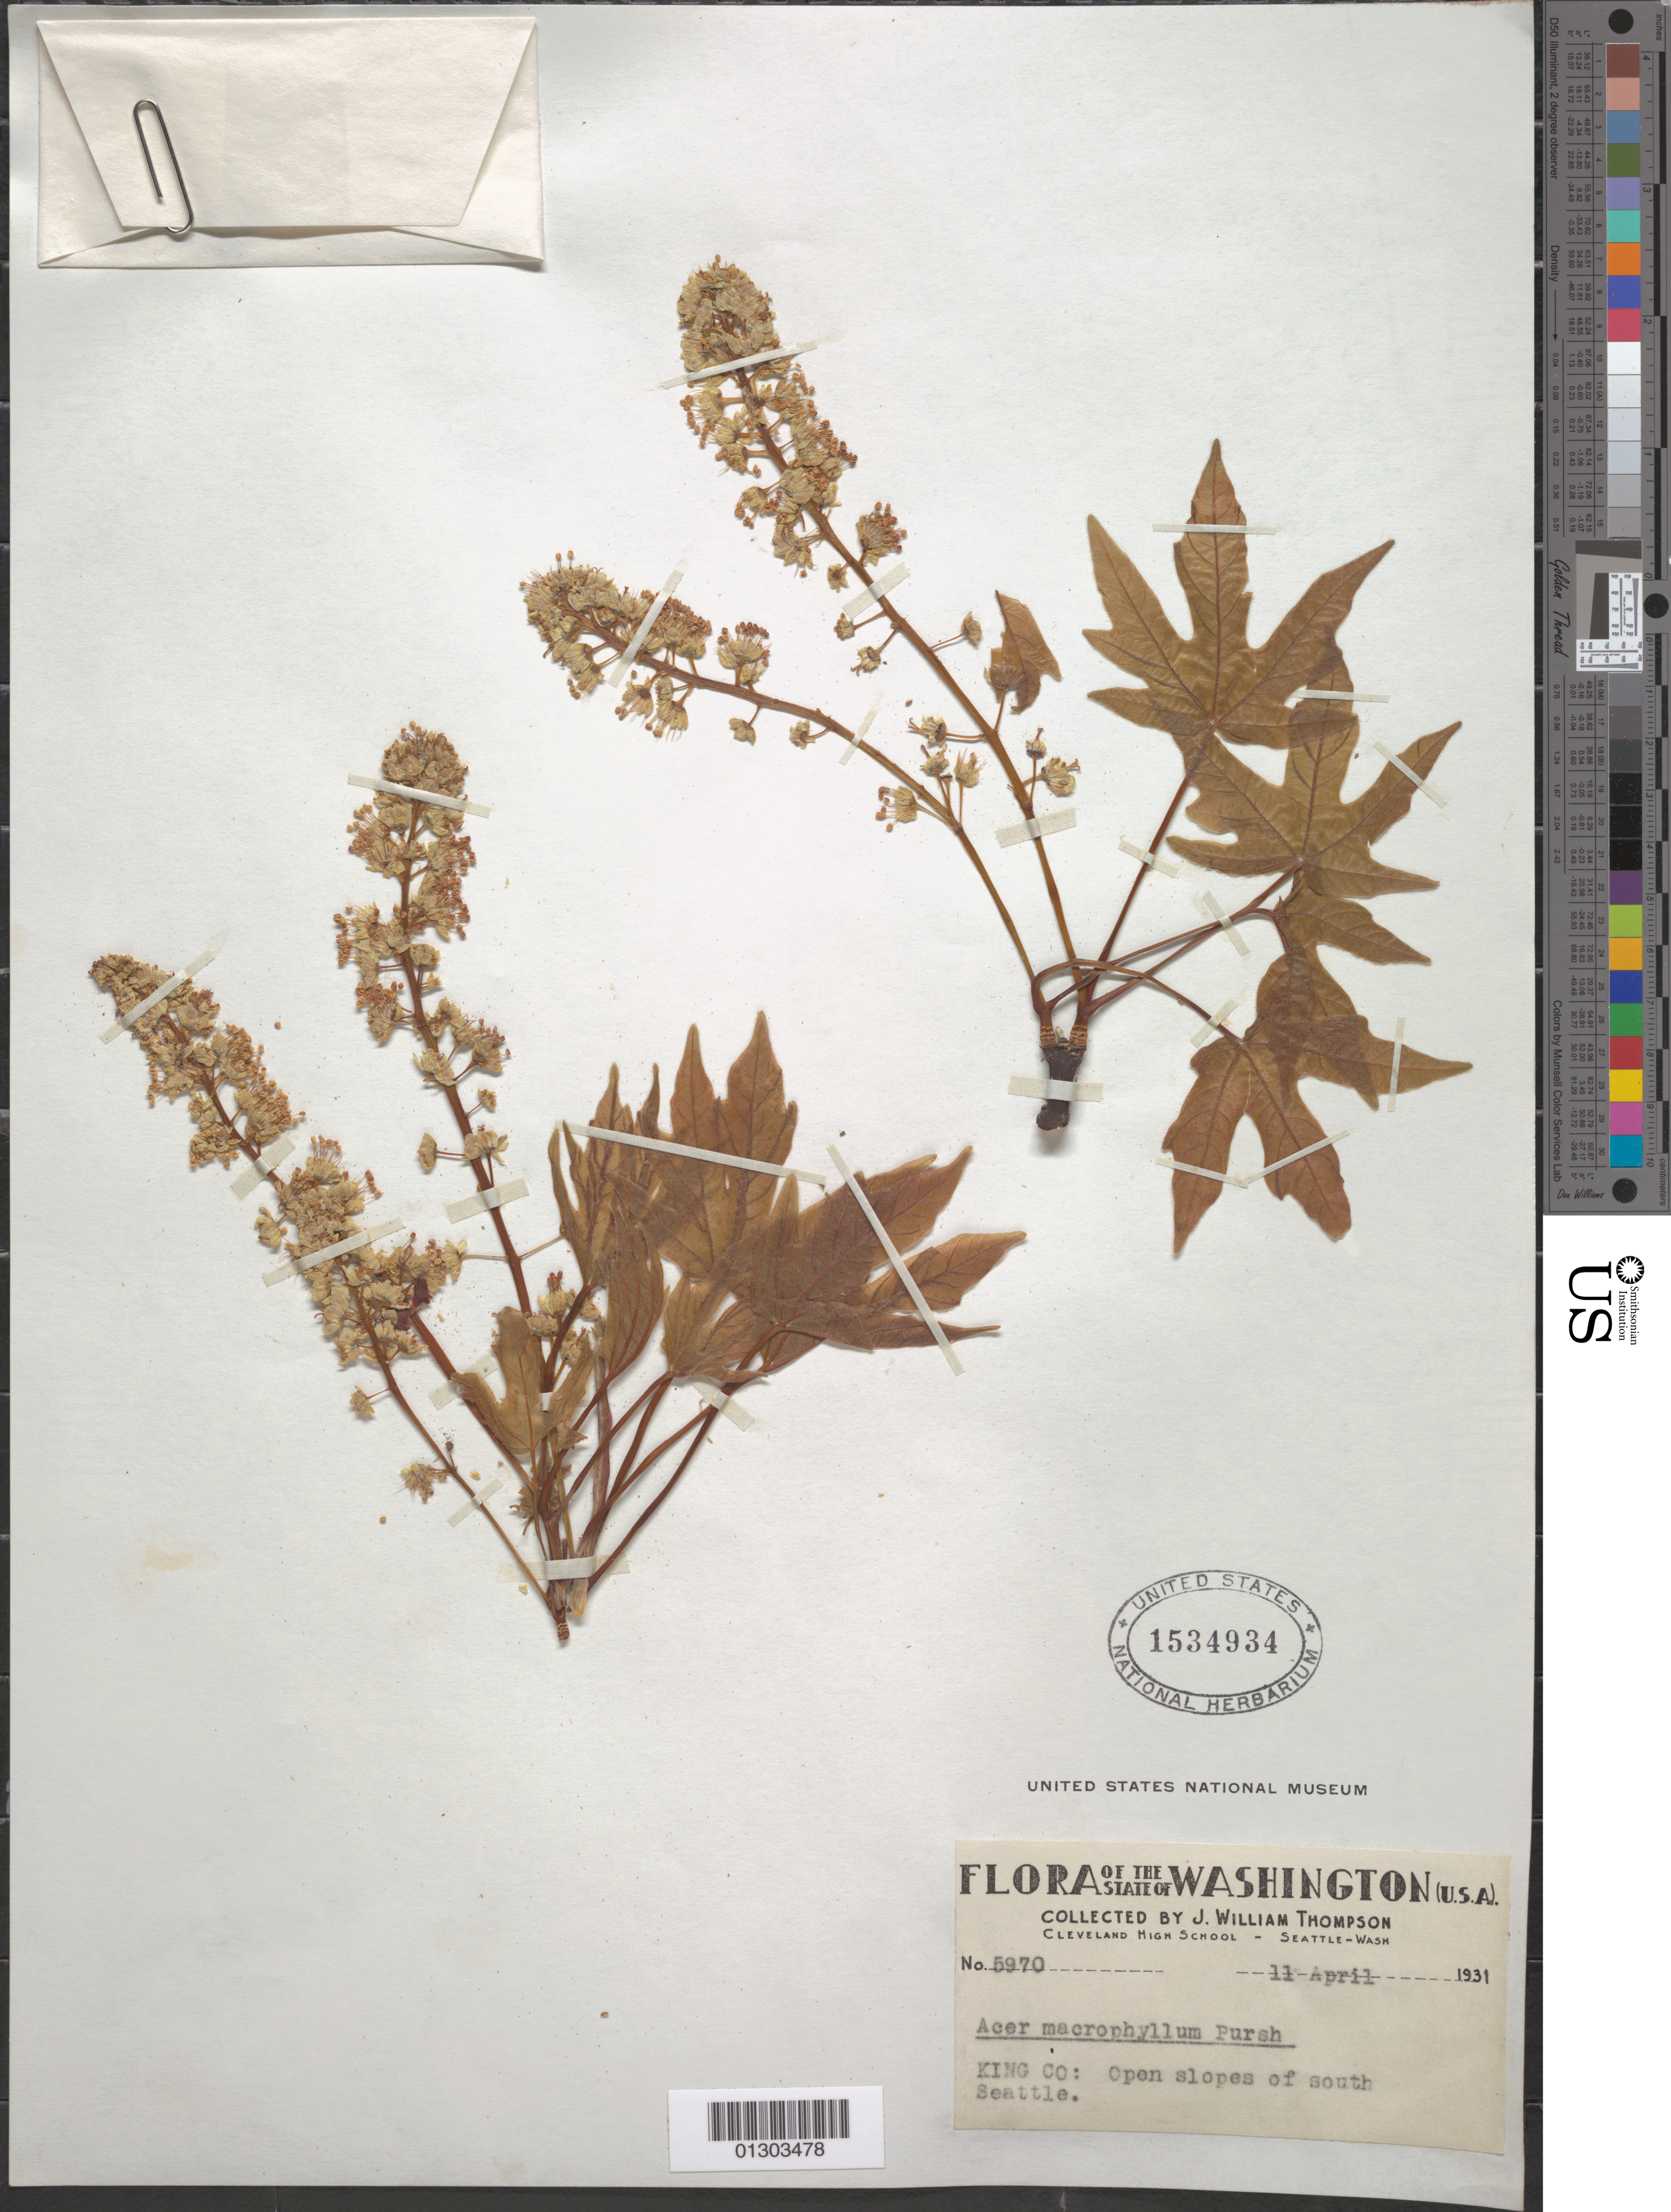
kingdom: Plantae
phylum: Tracheophyta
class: Magnoliopsida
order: Sapindales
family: Sapindaceae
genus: Acer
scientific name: Acer macrophyllum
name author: Pursh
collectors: J. W. Thompson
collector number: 5970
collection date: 1931-04-11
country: United States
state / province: Washington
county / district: King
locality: King County, open slopes S of Seattle.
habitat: Open slopes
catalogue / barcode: US 1534934